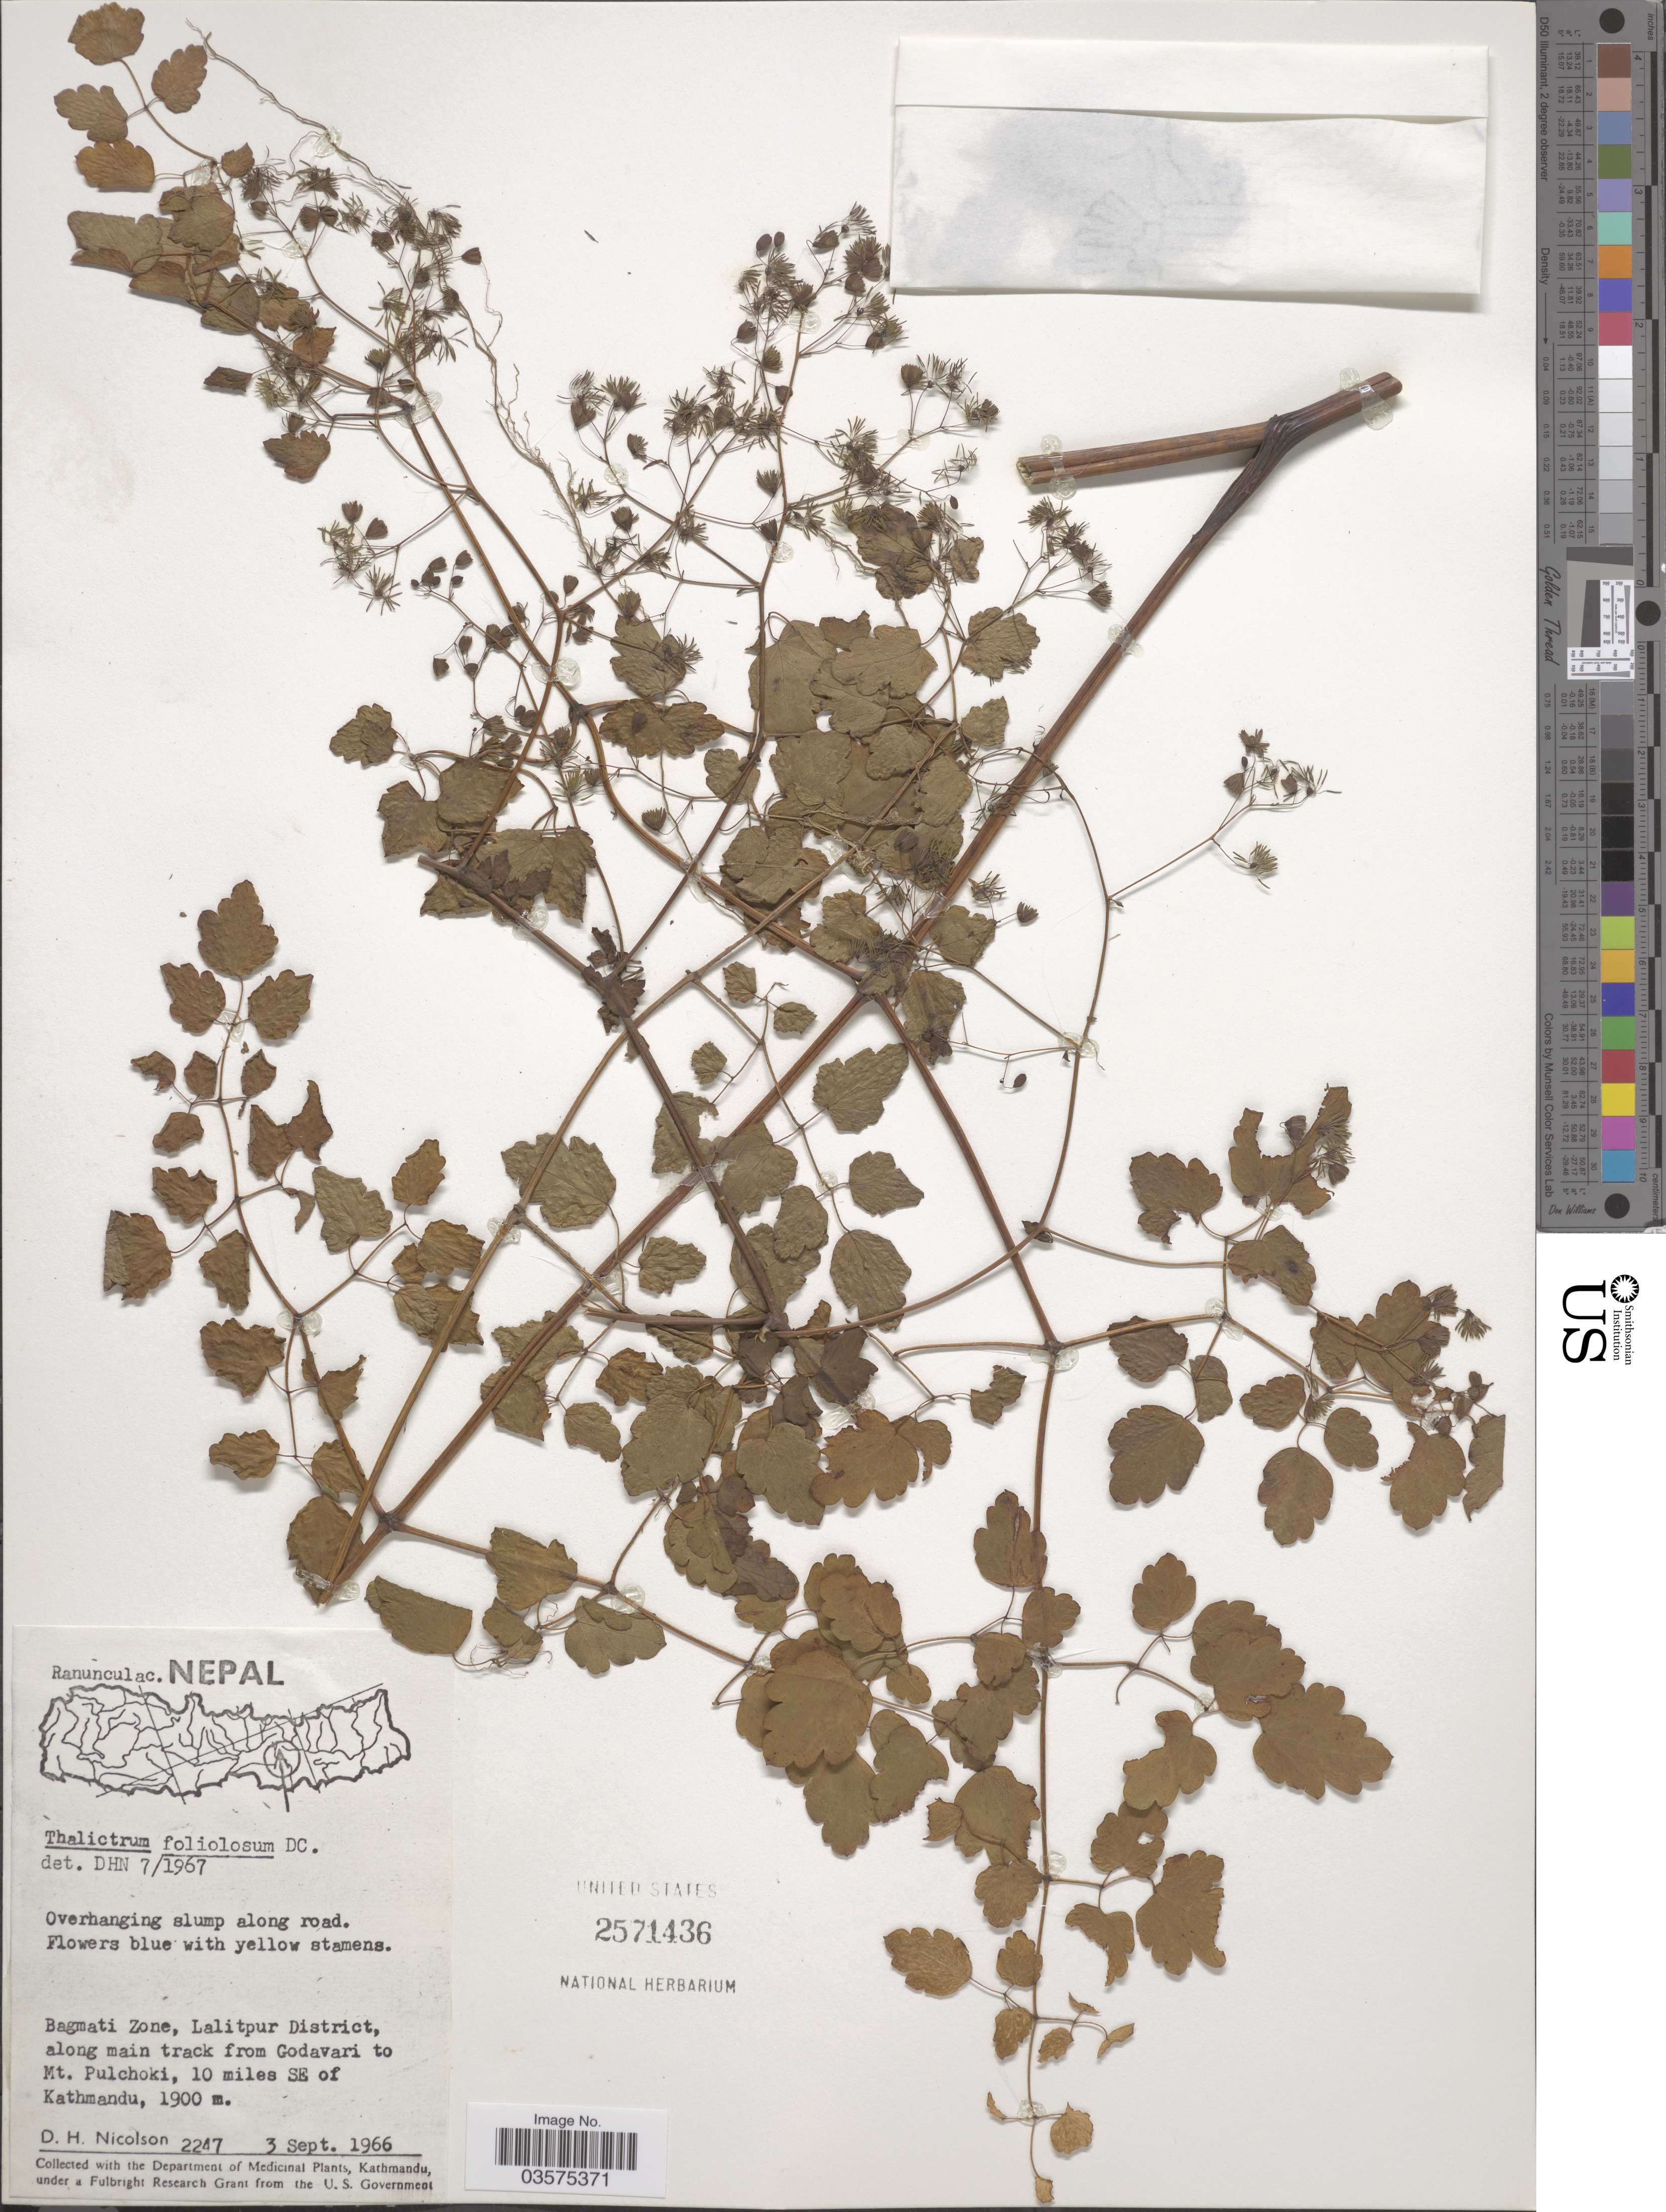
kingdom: Plantae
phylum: Tracheophyta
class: Magnoliopsida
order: Ranunculales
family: Ranunculaceae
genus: Thalictrum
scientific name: Thalictrum foliolosum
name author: DC.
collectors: D. H. Nicolson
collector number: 2247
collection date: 1966-09-03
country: Nepal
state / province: Bagmati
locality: Bagmati Zone, Lalitpur District, along main track from Godavari to Mt. Pulchoki, 10 miles SE of Kathmandu.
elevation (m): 1900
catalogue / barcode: US 2571436